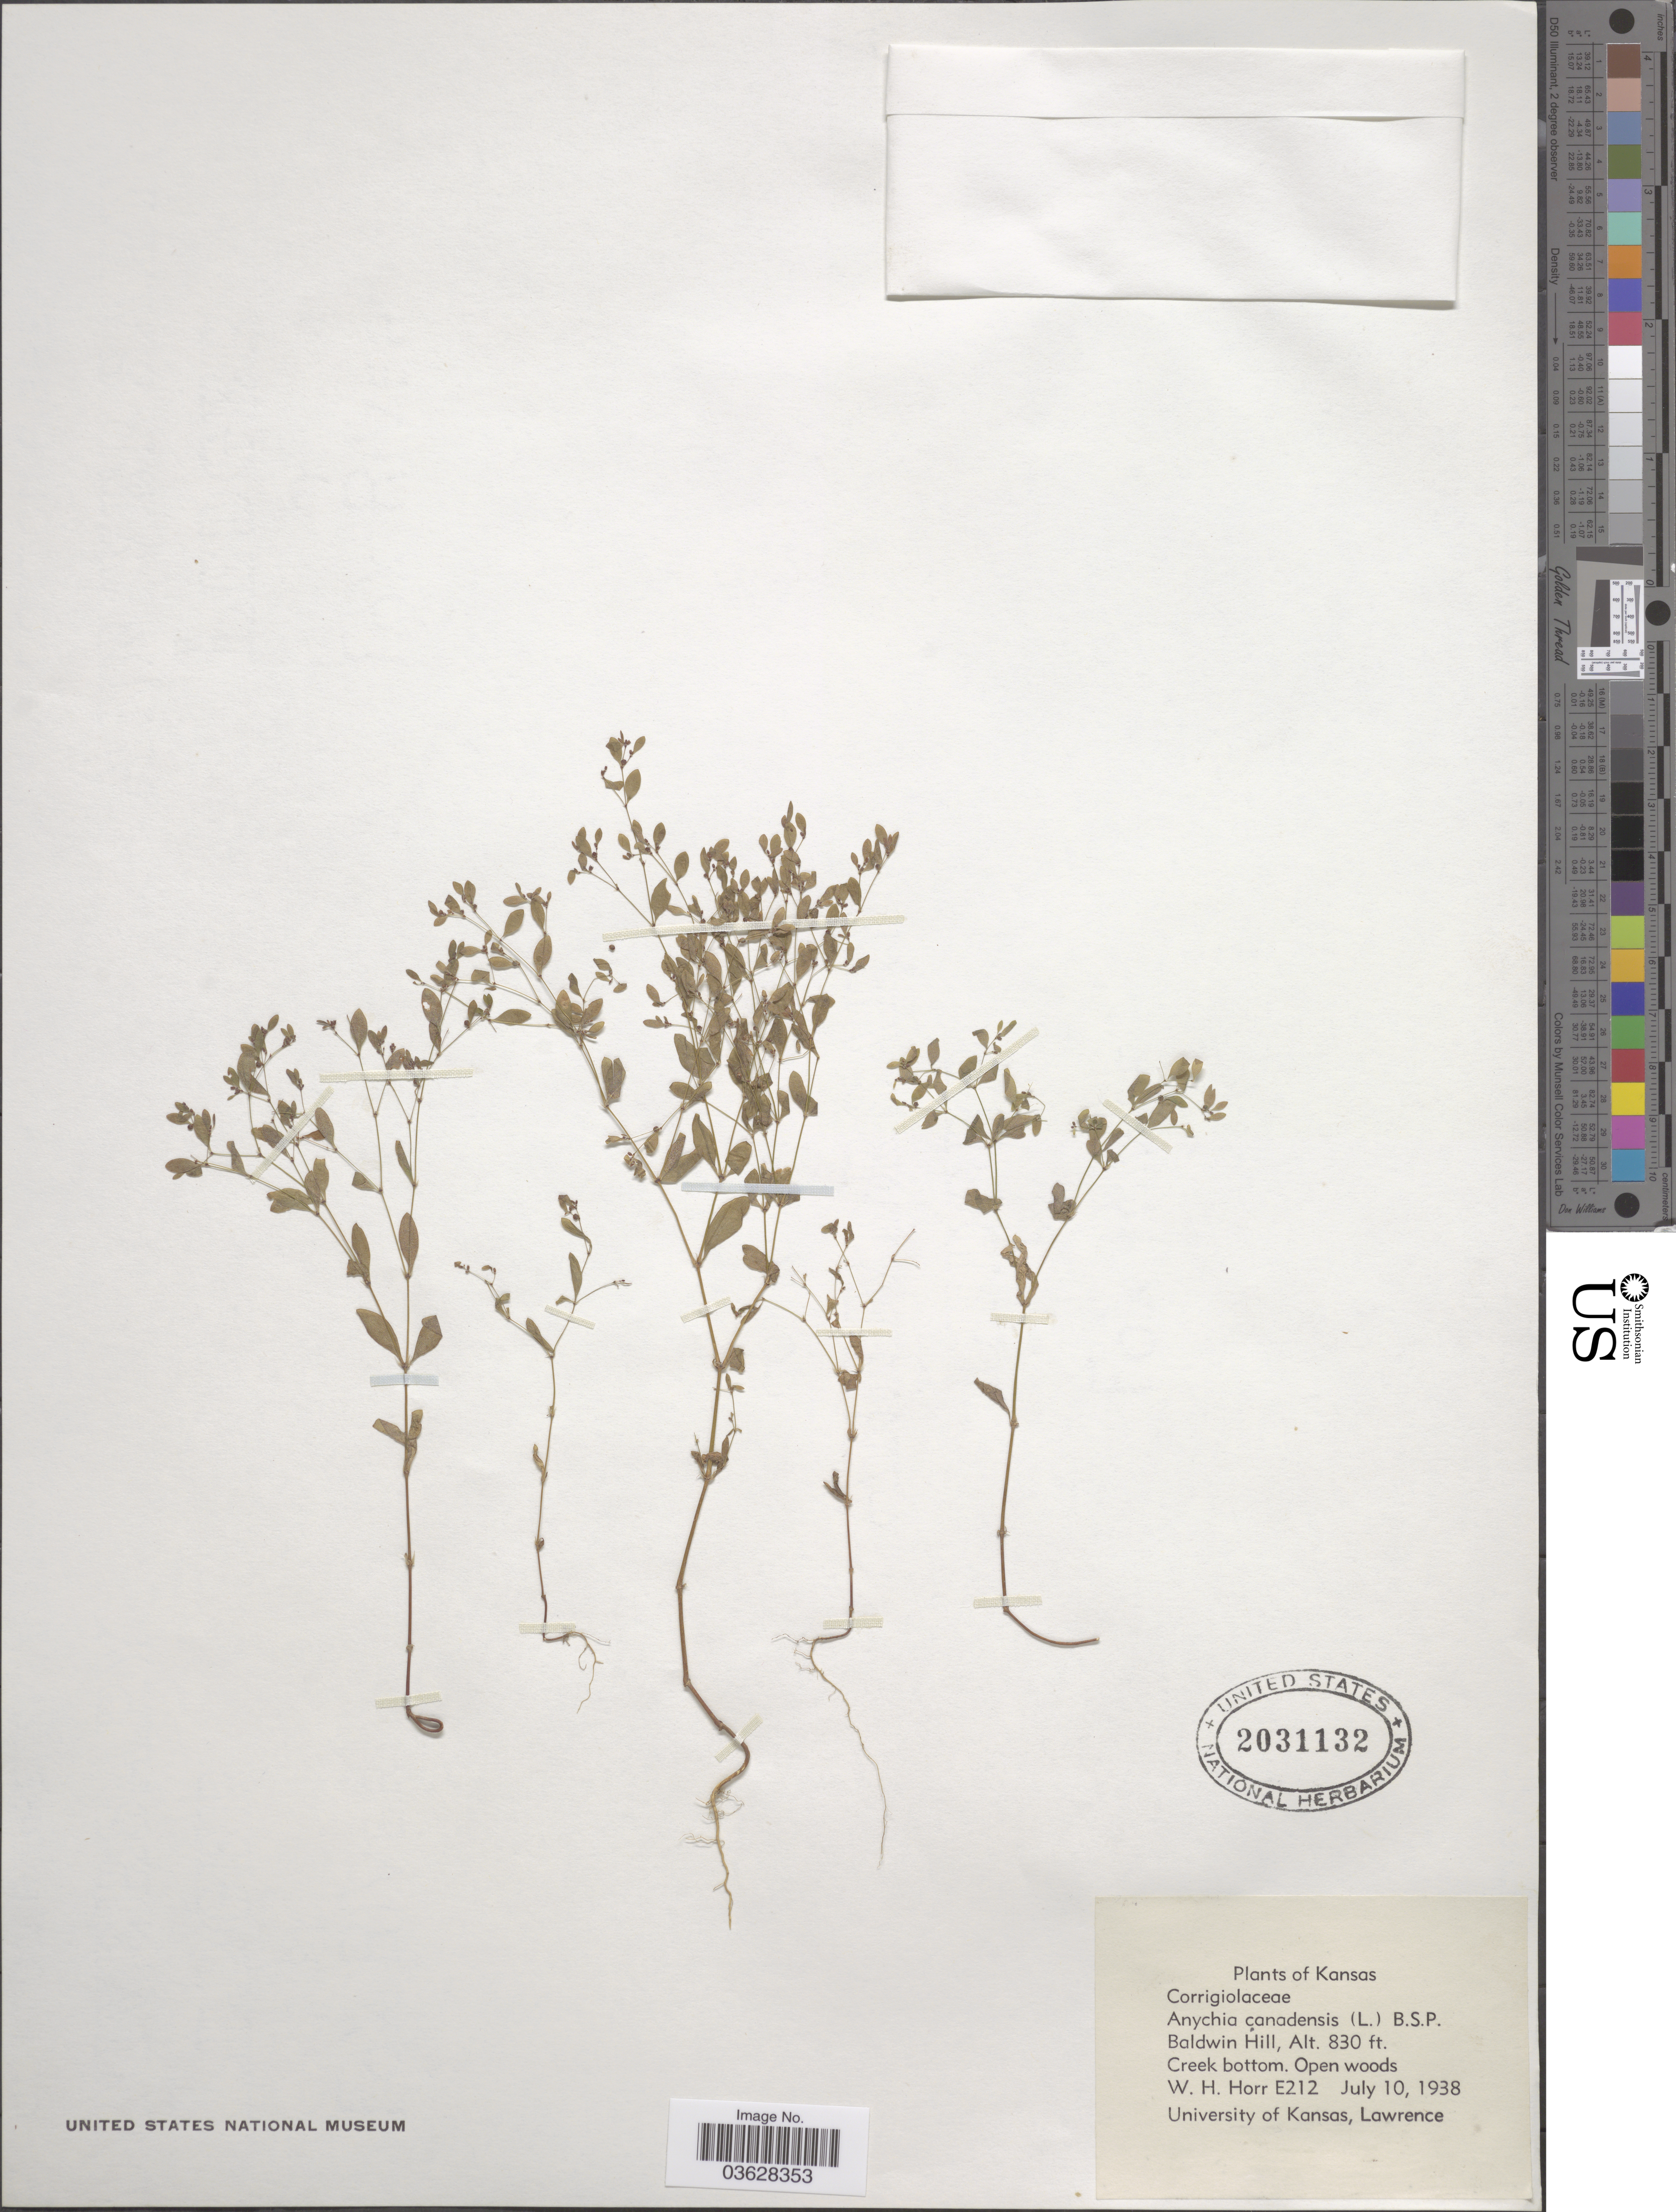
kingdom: Plantae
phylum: Tracheophyta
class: Magnoliopsida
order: Caryophyllales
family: Caryophyllaceae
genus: Paronychia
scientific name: Paronychia canadensis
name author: (L.) Alph. Wood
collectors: W. H. Horr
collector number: E212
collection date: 1938-07-10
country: United States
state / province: Kansas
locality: Baldwin Hill.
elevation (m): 253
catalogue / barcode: US 2031132